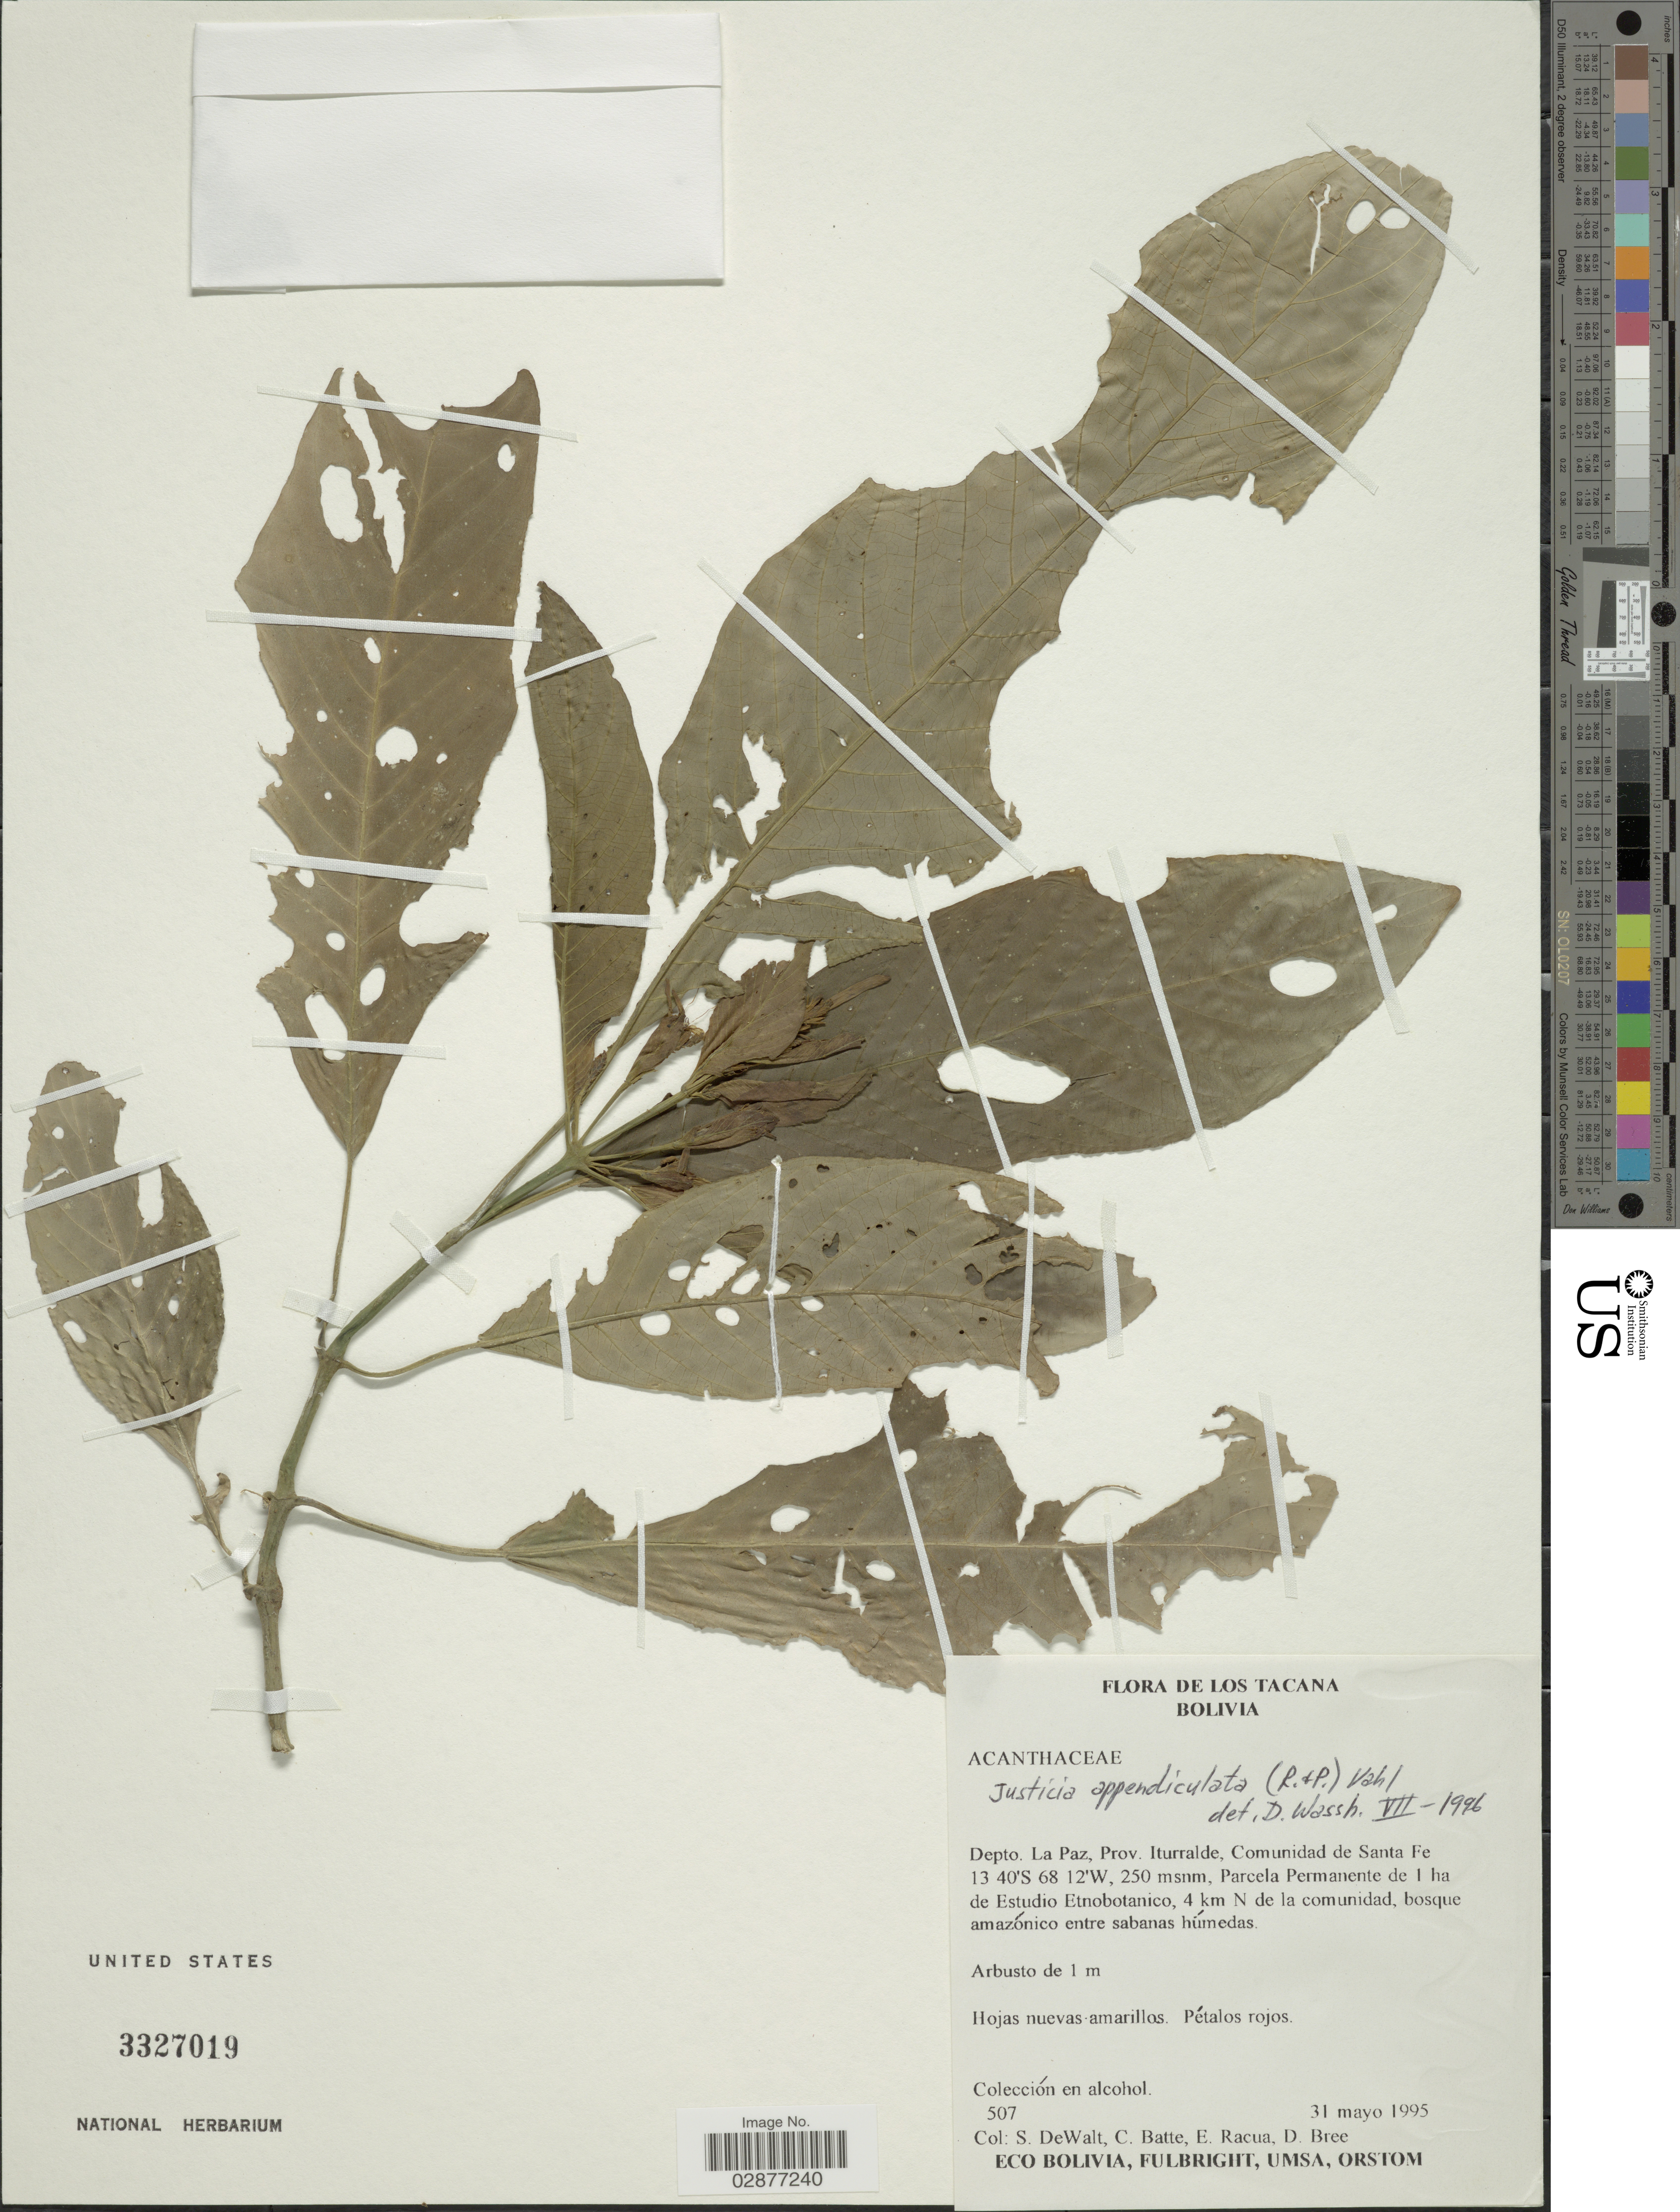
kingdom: Plantae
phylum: Tracheophyta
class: Magnoliopsida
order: Lamiales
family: Acanthaceae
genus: Justicia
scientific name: Justicia appendiculata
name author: (Ruiz & Pav.) Vahl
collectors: S. DeWalt, C. Batte, E. Racua & D. Bree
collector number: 507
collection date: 1995-05-31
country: Bolivia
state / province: La Paz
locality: Depto. La Paz, Prov. Iturralde, Comunidad de Santa FE. Parcela Permanente de 1 ha de Estudio Etnobotanico, 4 km N de la comunidad.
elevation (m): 250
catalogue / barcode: US 3327019